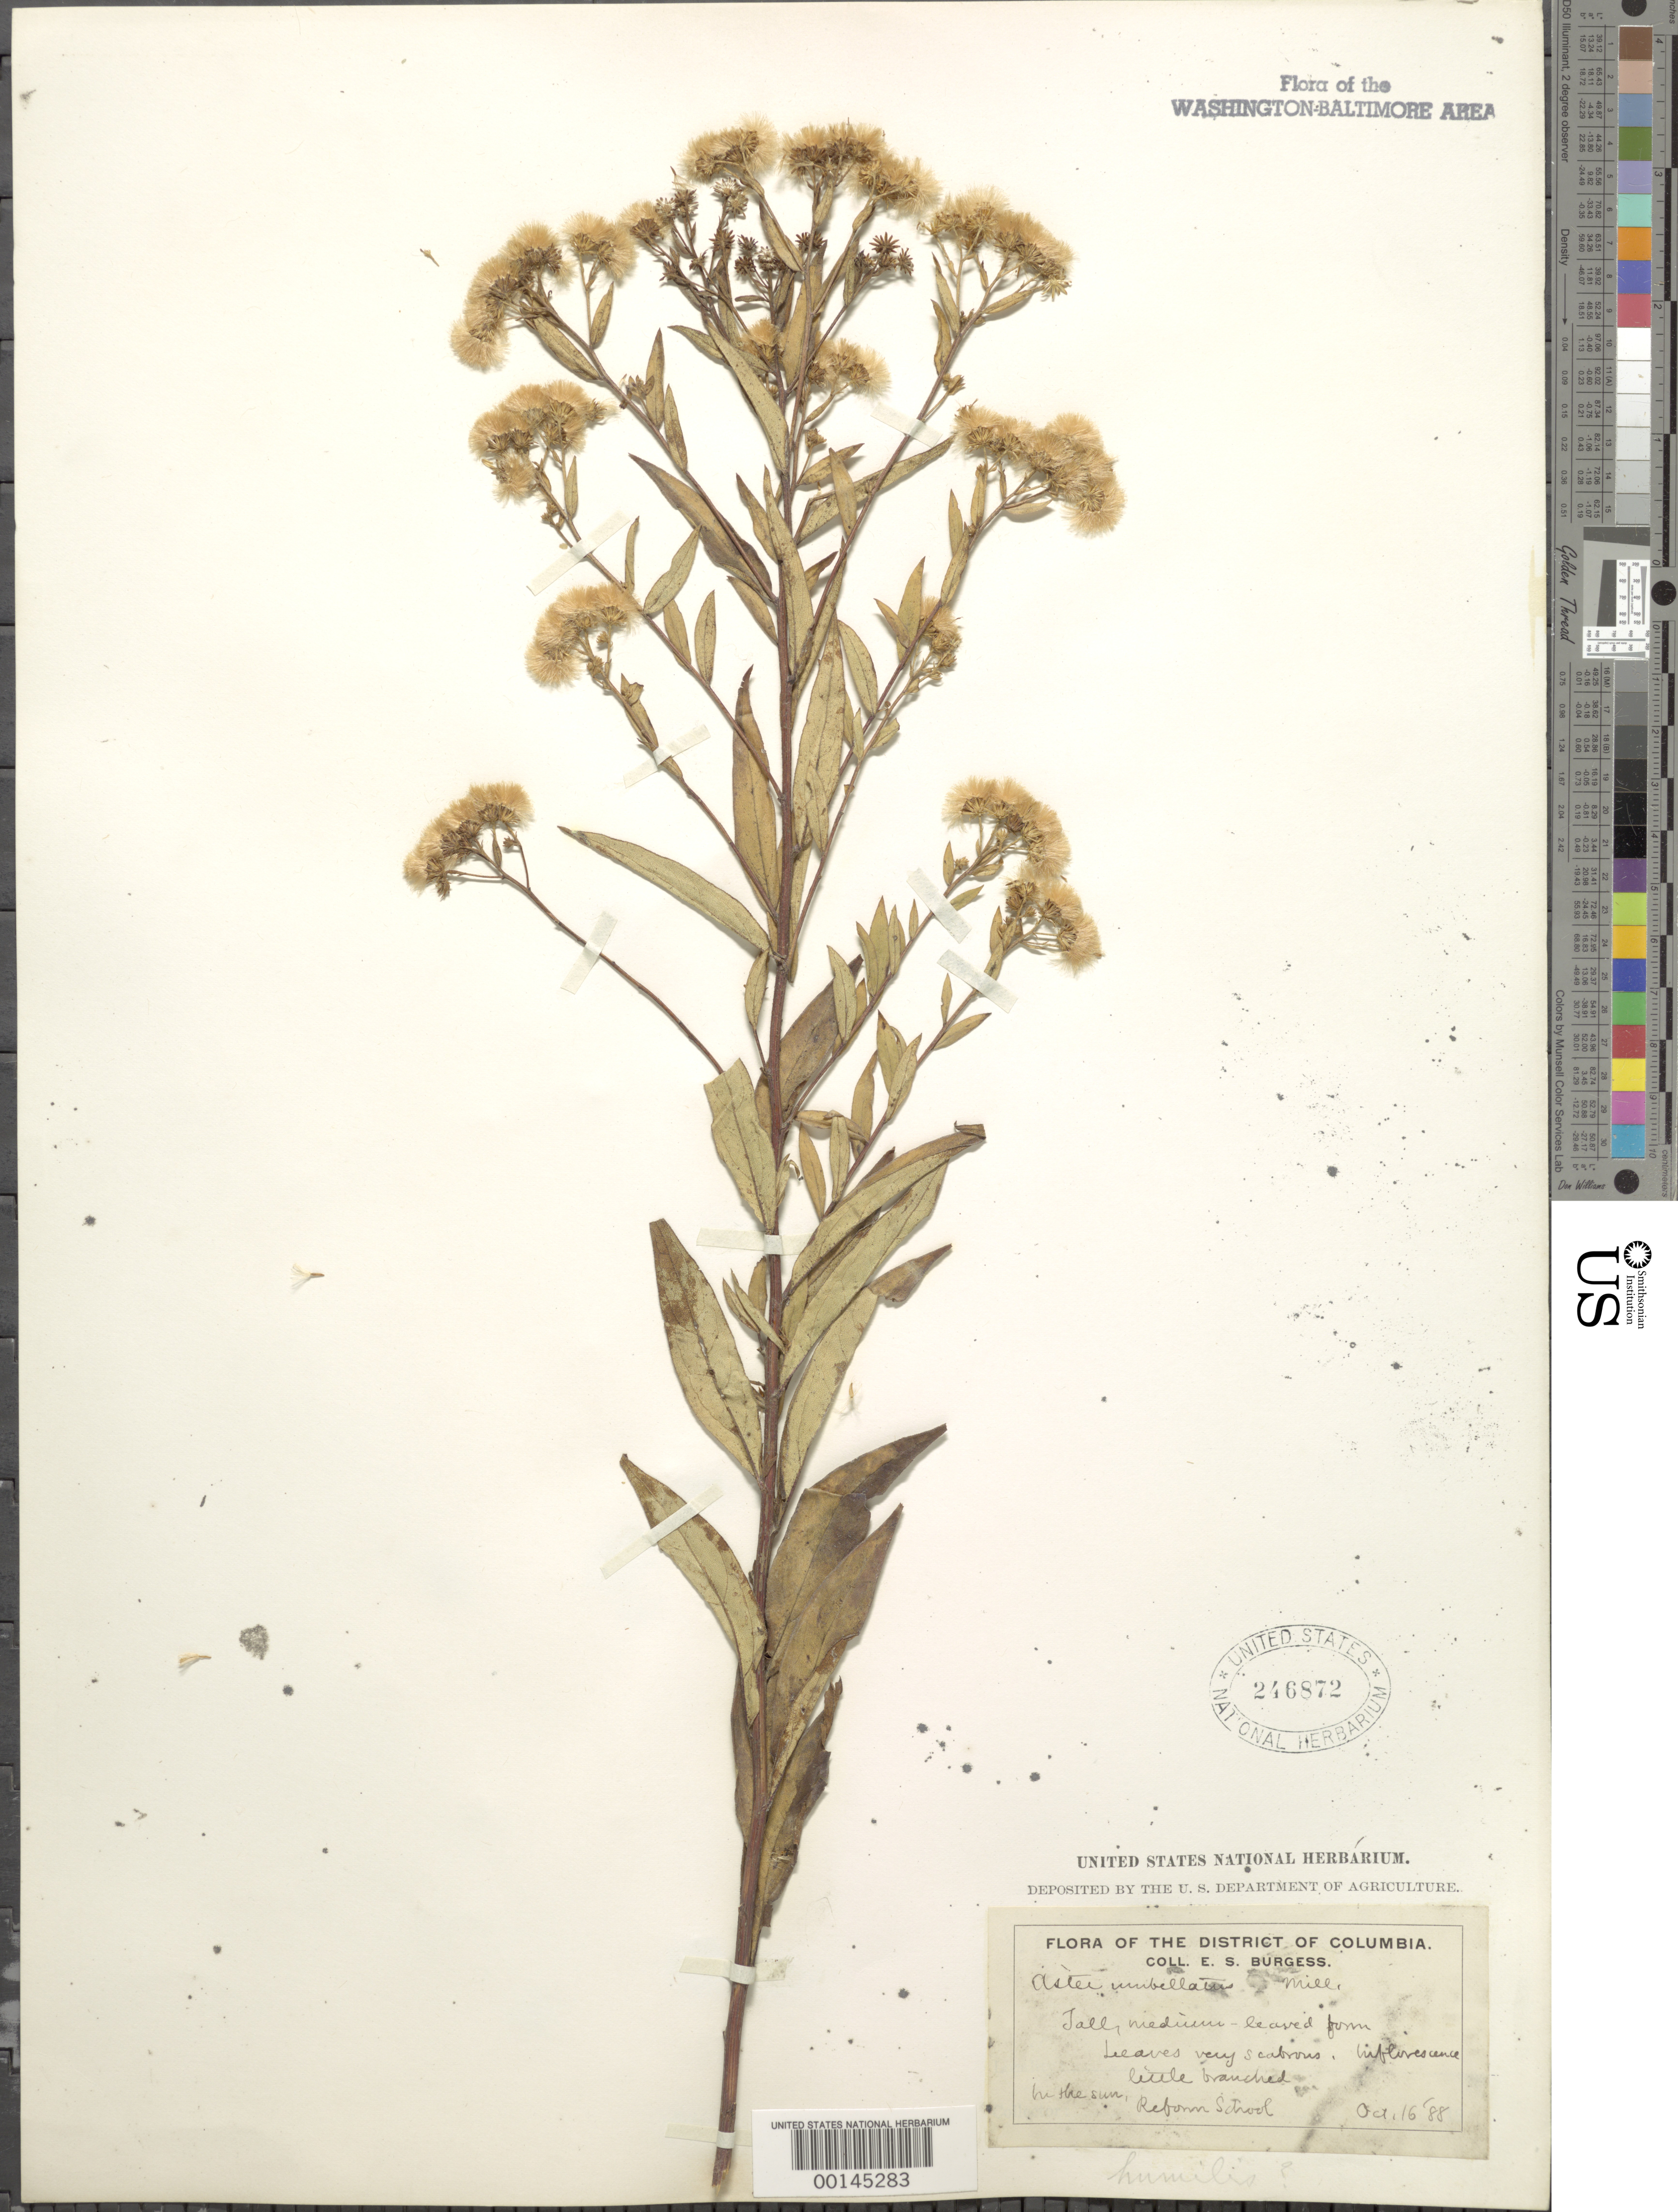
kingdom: Plantae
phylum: Tracheophyta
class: Magnoliopsida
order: Asterales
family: Asteraceae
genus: Doellingeria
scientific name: Doellingeria umbellata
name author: (Mill.) Nees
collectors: E. Burgess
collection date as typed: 16 Oct 1888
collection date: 1888-10-16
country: United States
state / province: District of Columbia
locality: Reform School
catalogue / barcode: US 246872